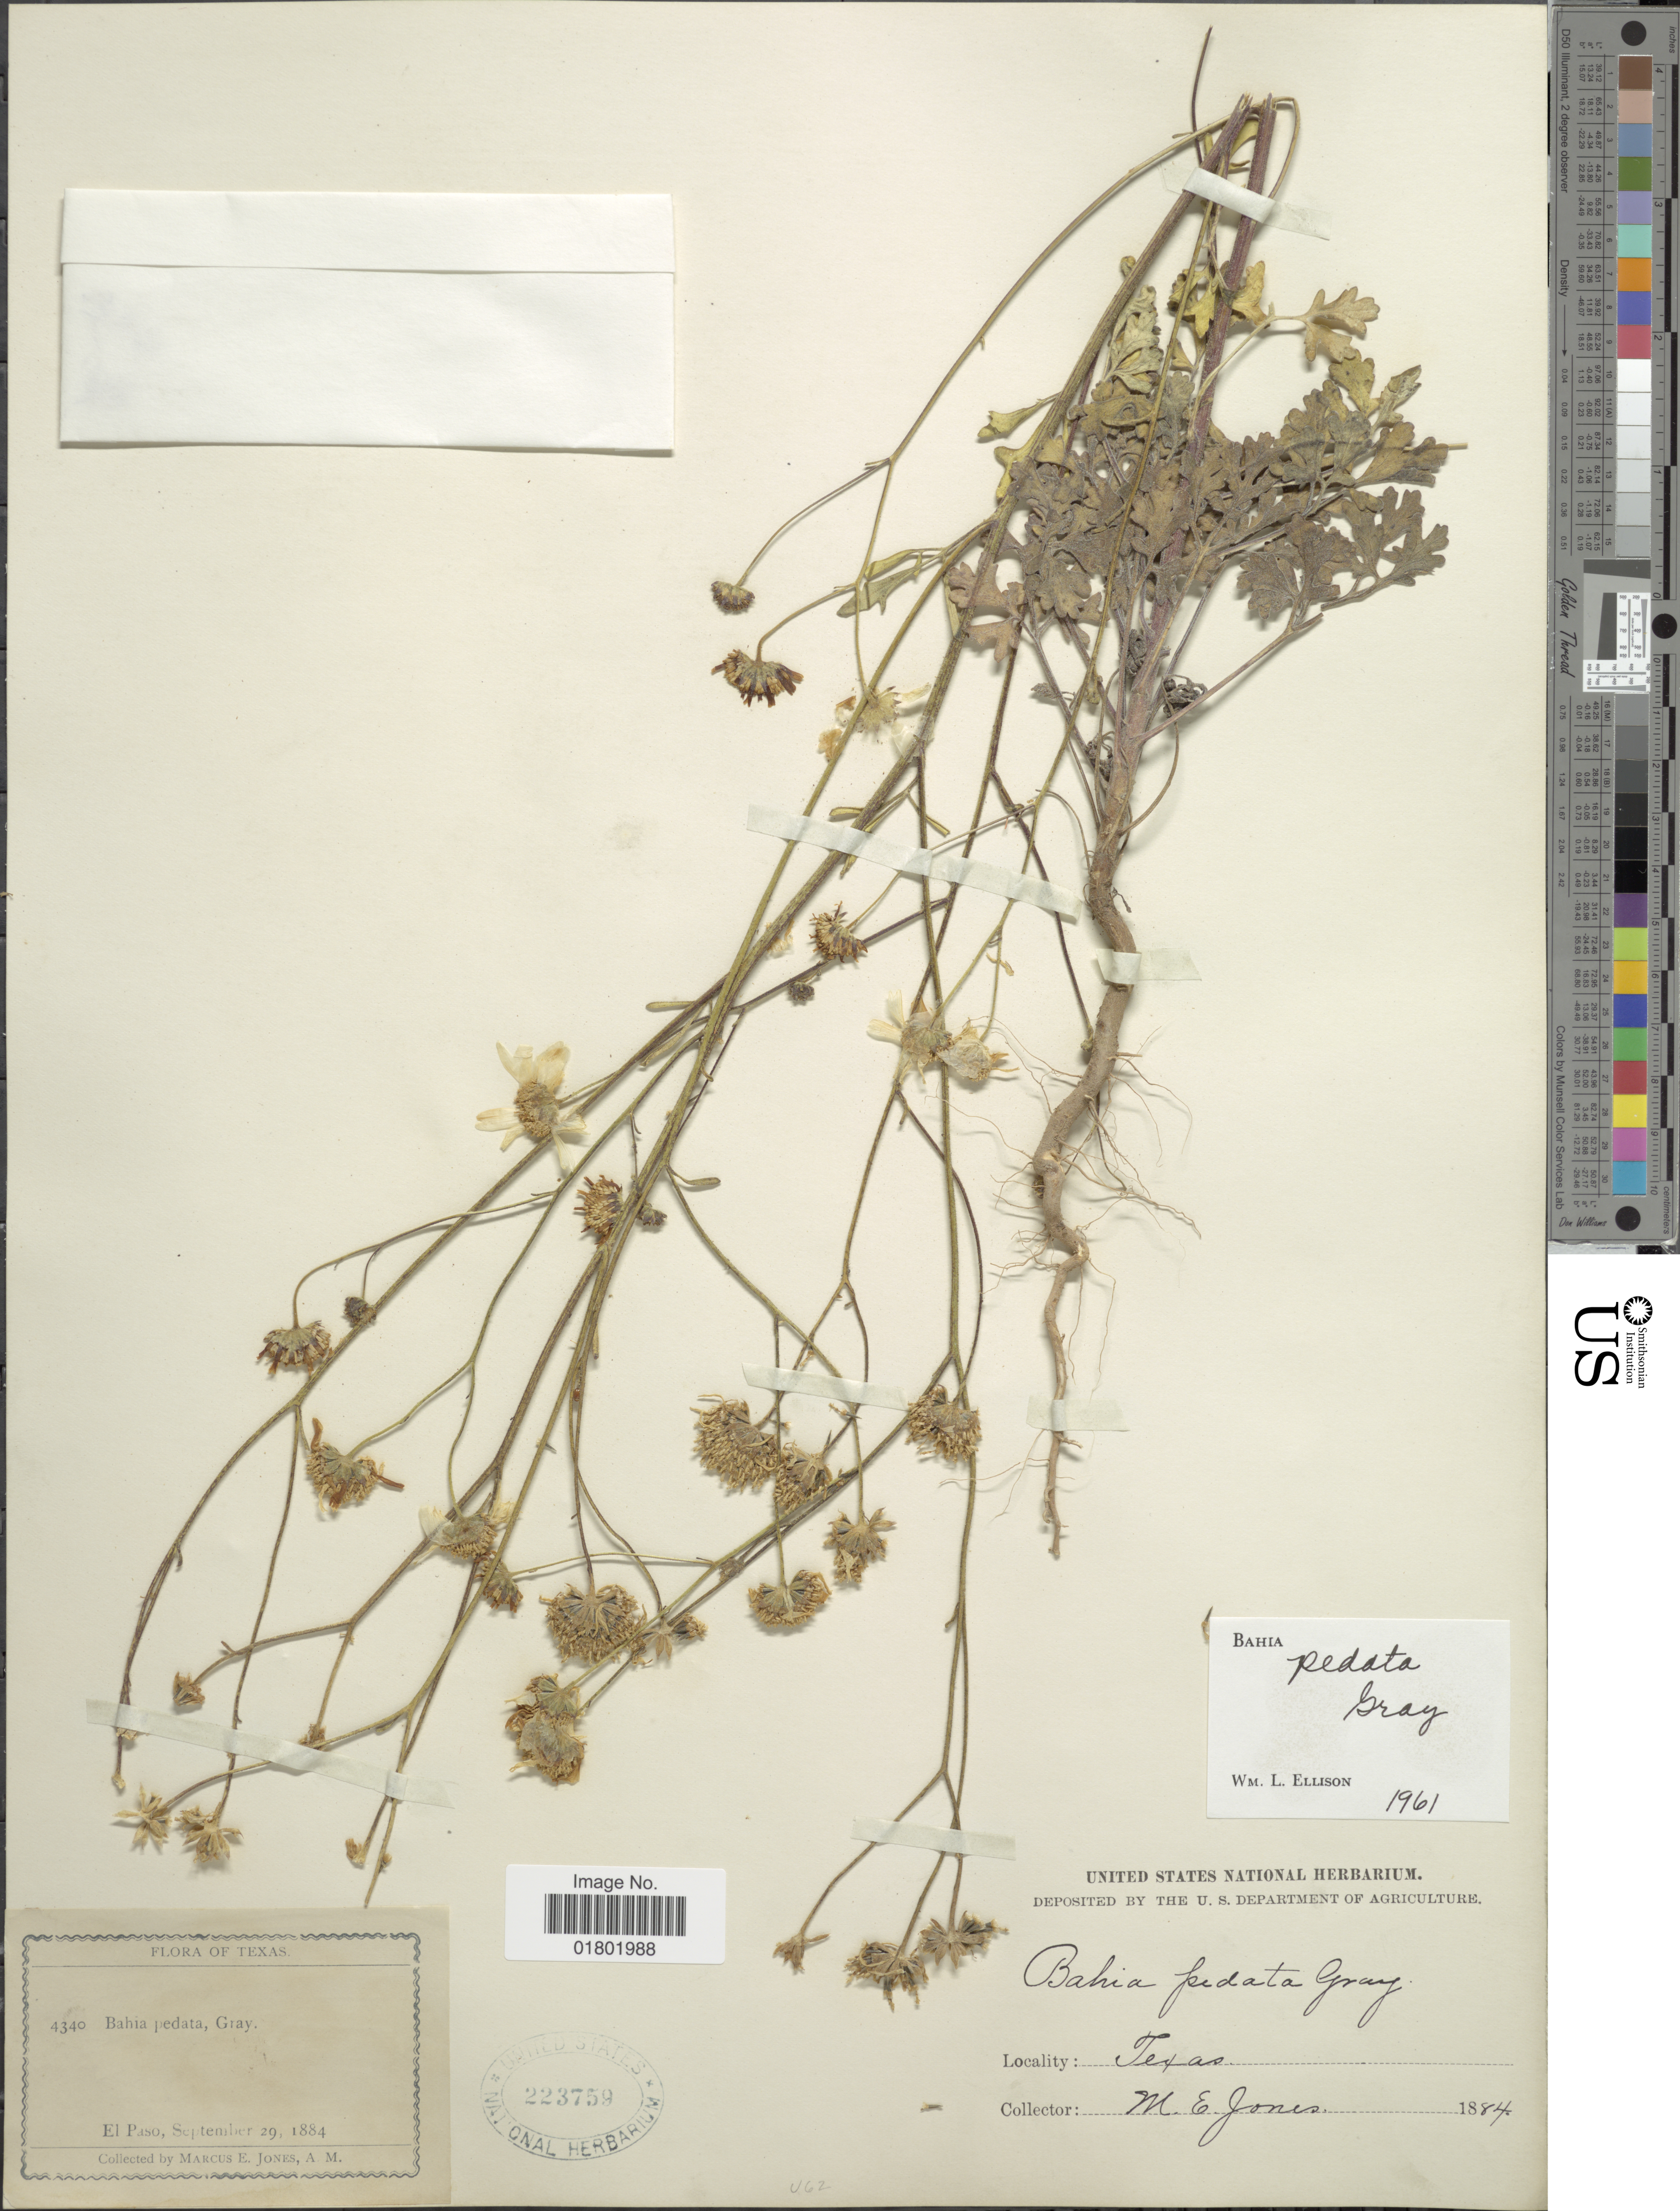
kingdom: Plantae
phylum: Tracheophyta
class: Magnoliopsida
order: Asterales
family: Asteraceae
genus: Bahia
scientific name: Bahia pedata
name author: A. Gray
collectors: M. E. Jones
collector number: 4340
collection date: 1884-09-29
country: United States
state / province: Texas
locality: El Paso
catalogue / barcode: US 223759